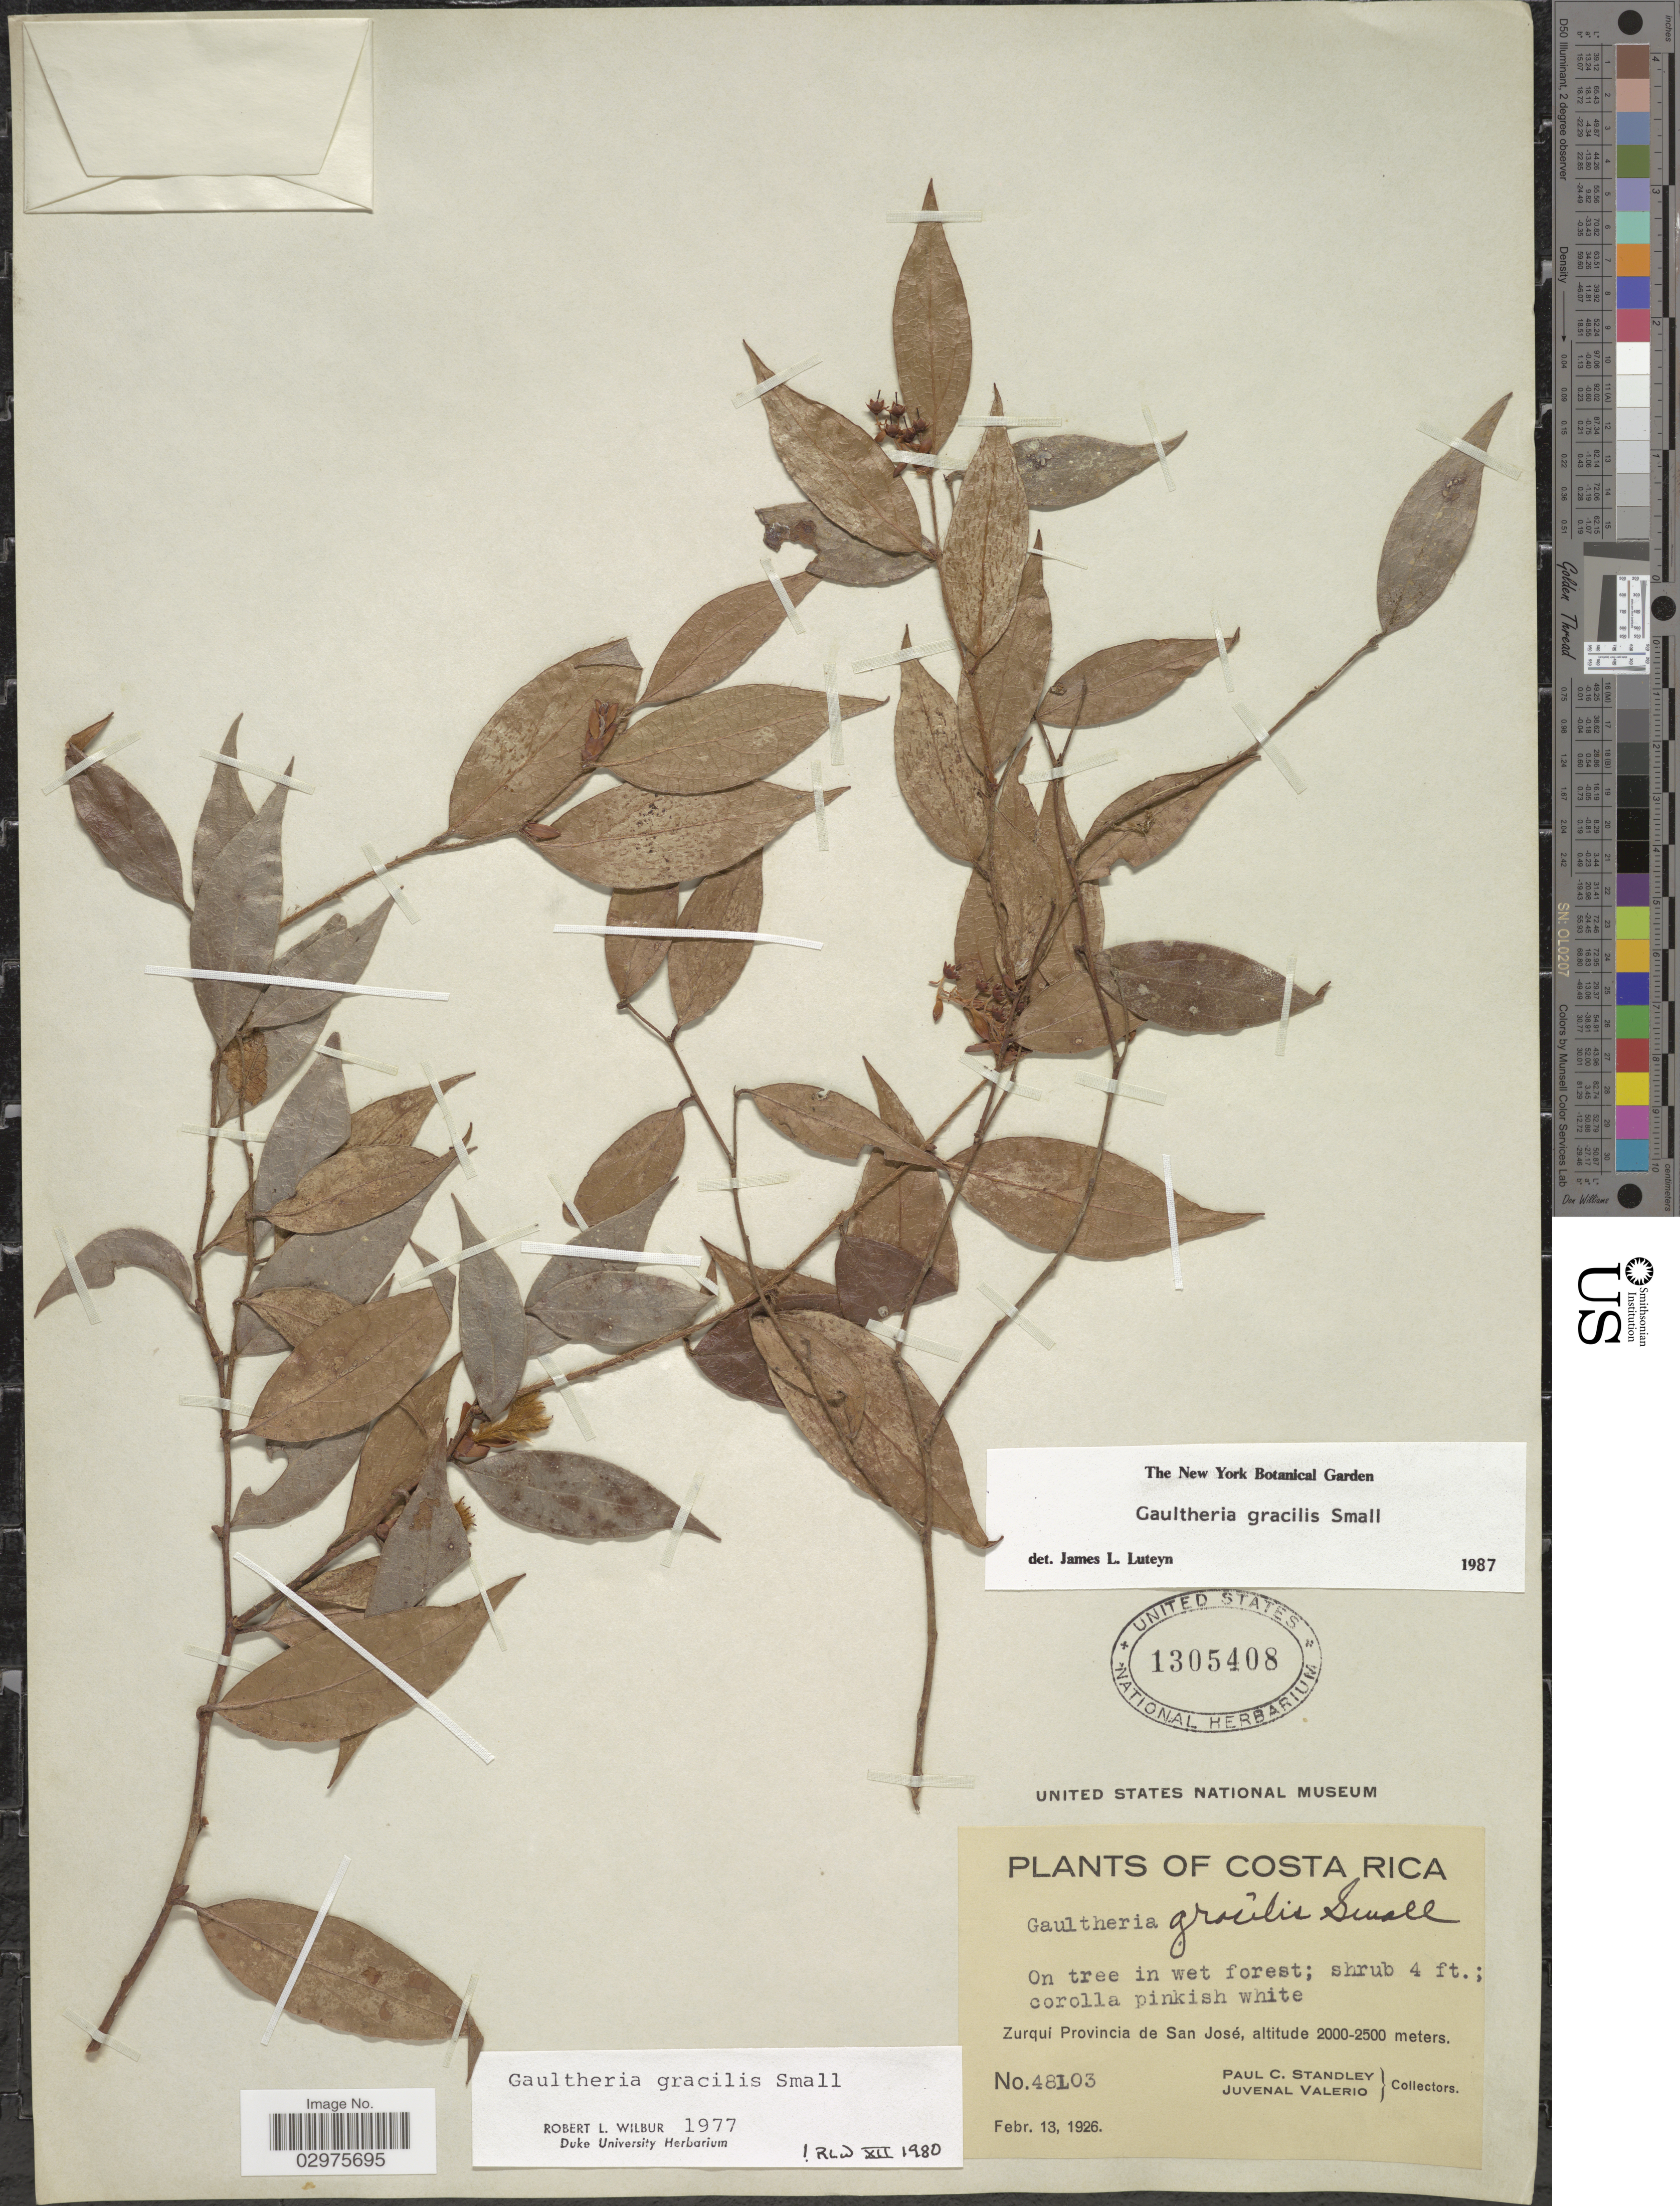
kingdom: Plantae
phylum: Tracheophyta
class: Magnoliopsida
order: Ericales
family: Ericaceae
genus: Gaultheria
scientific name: Gaultheria gracilis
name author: Small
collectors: P. C. Standley & J. Valerio R.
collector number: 48103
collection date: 1926-02-13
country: Costa Rica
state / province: San José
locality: Zurquí.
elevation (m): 2000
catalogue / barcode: US 1305408